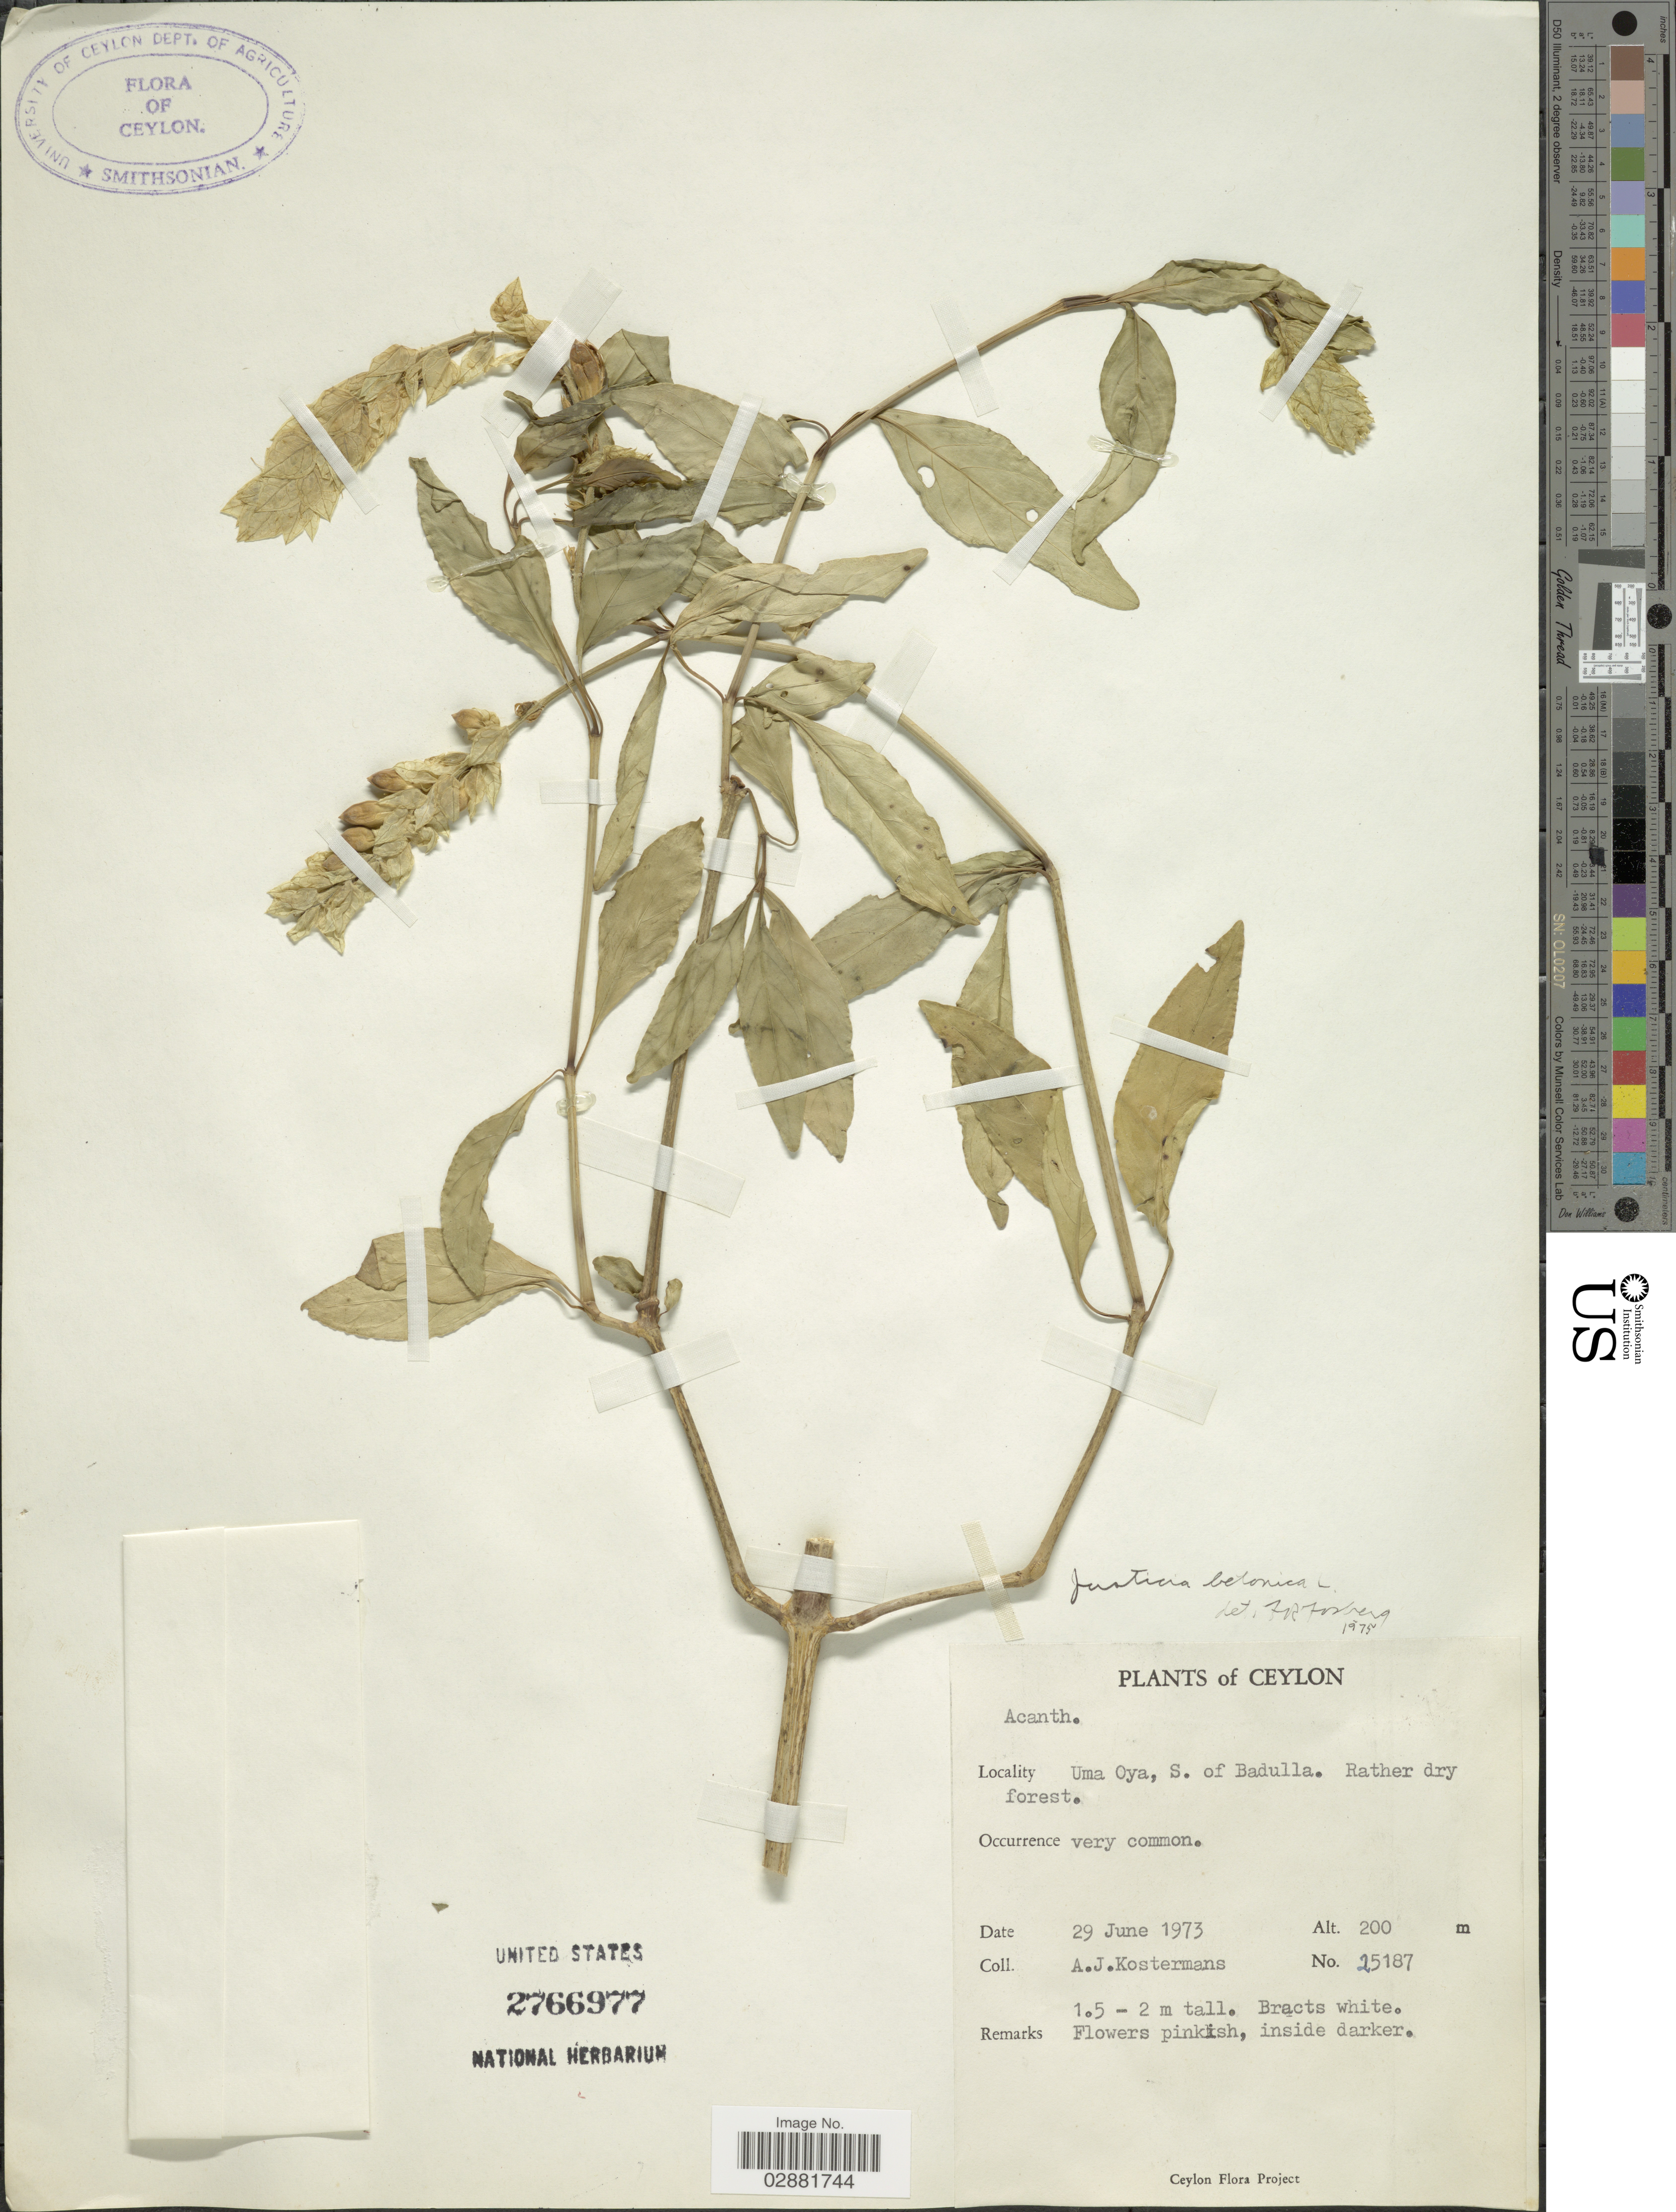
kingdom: Plantae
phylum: Tracheophyta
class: Magnoliopsida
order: Lamiales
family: Acanthaceae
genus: Justicia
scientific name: Justicia betonica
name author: L.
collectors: A. J. G. Kostermans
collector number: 25187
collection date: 1973-06-29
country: Sri Lanka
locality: Ceylon, Uma Oya, S. of Badulla.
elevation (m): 200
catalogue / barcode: US 2766977